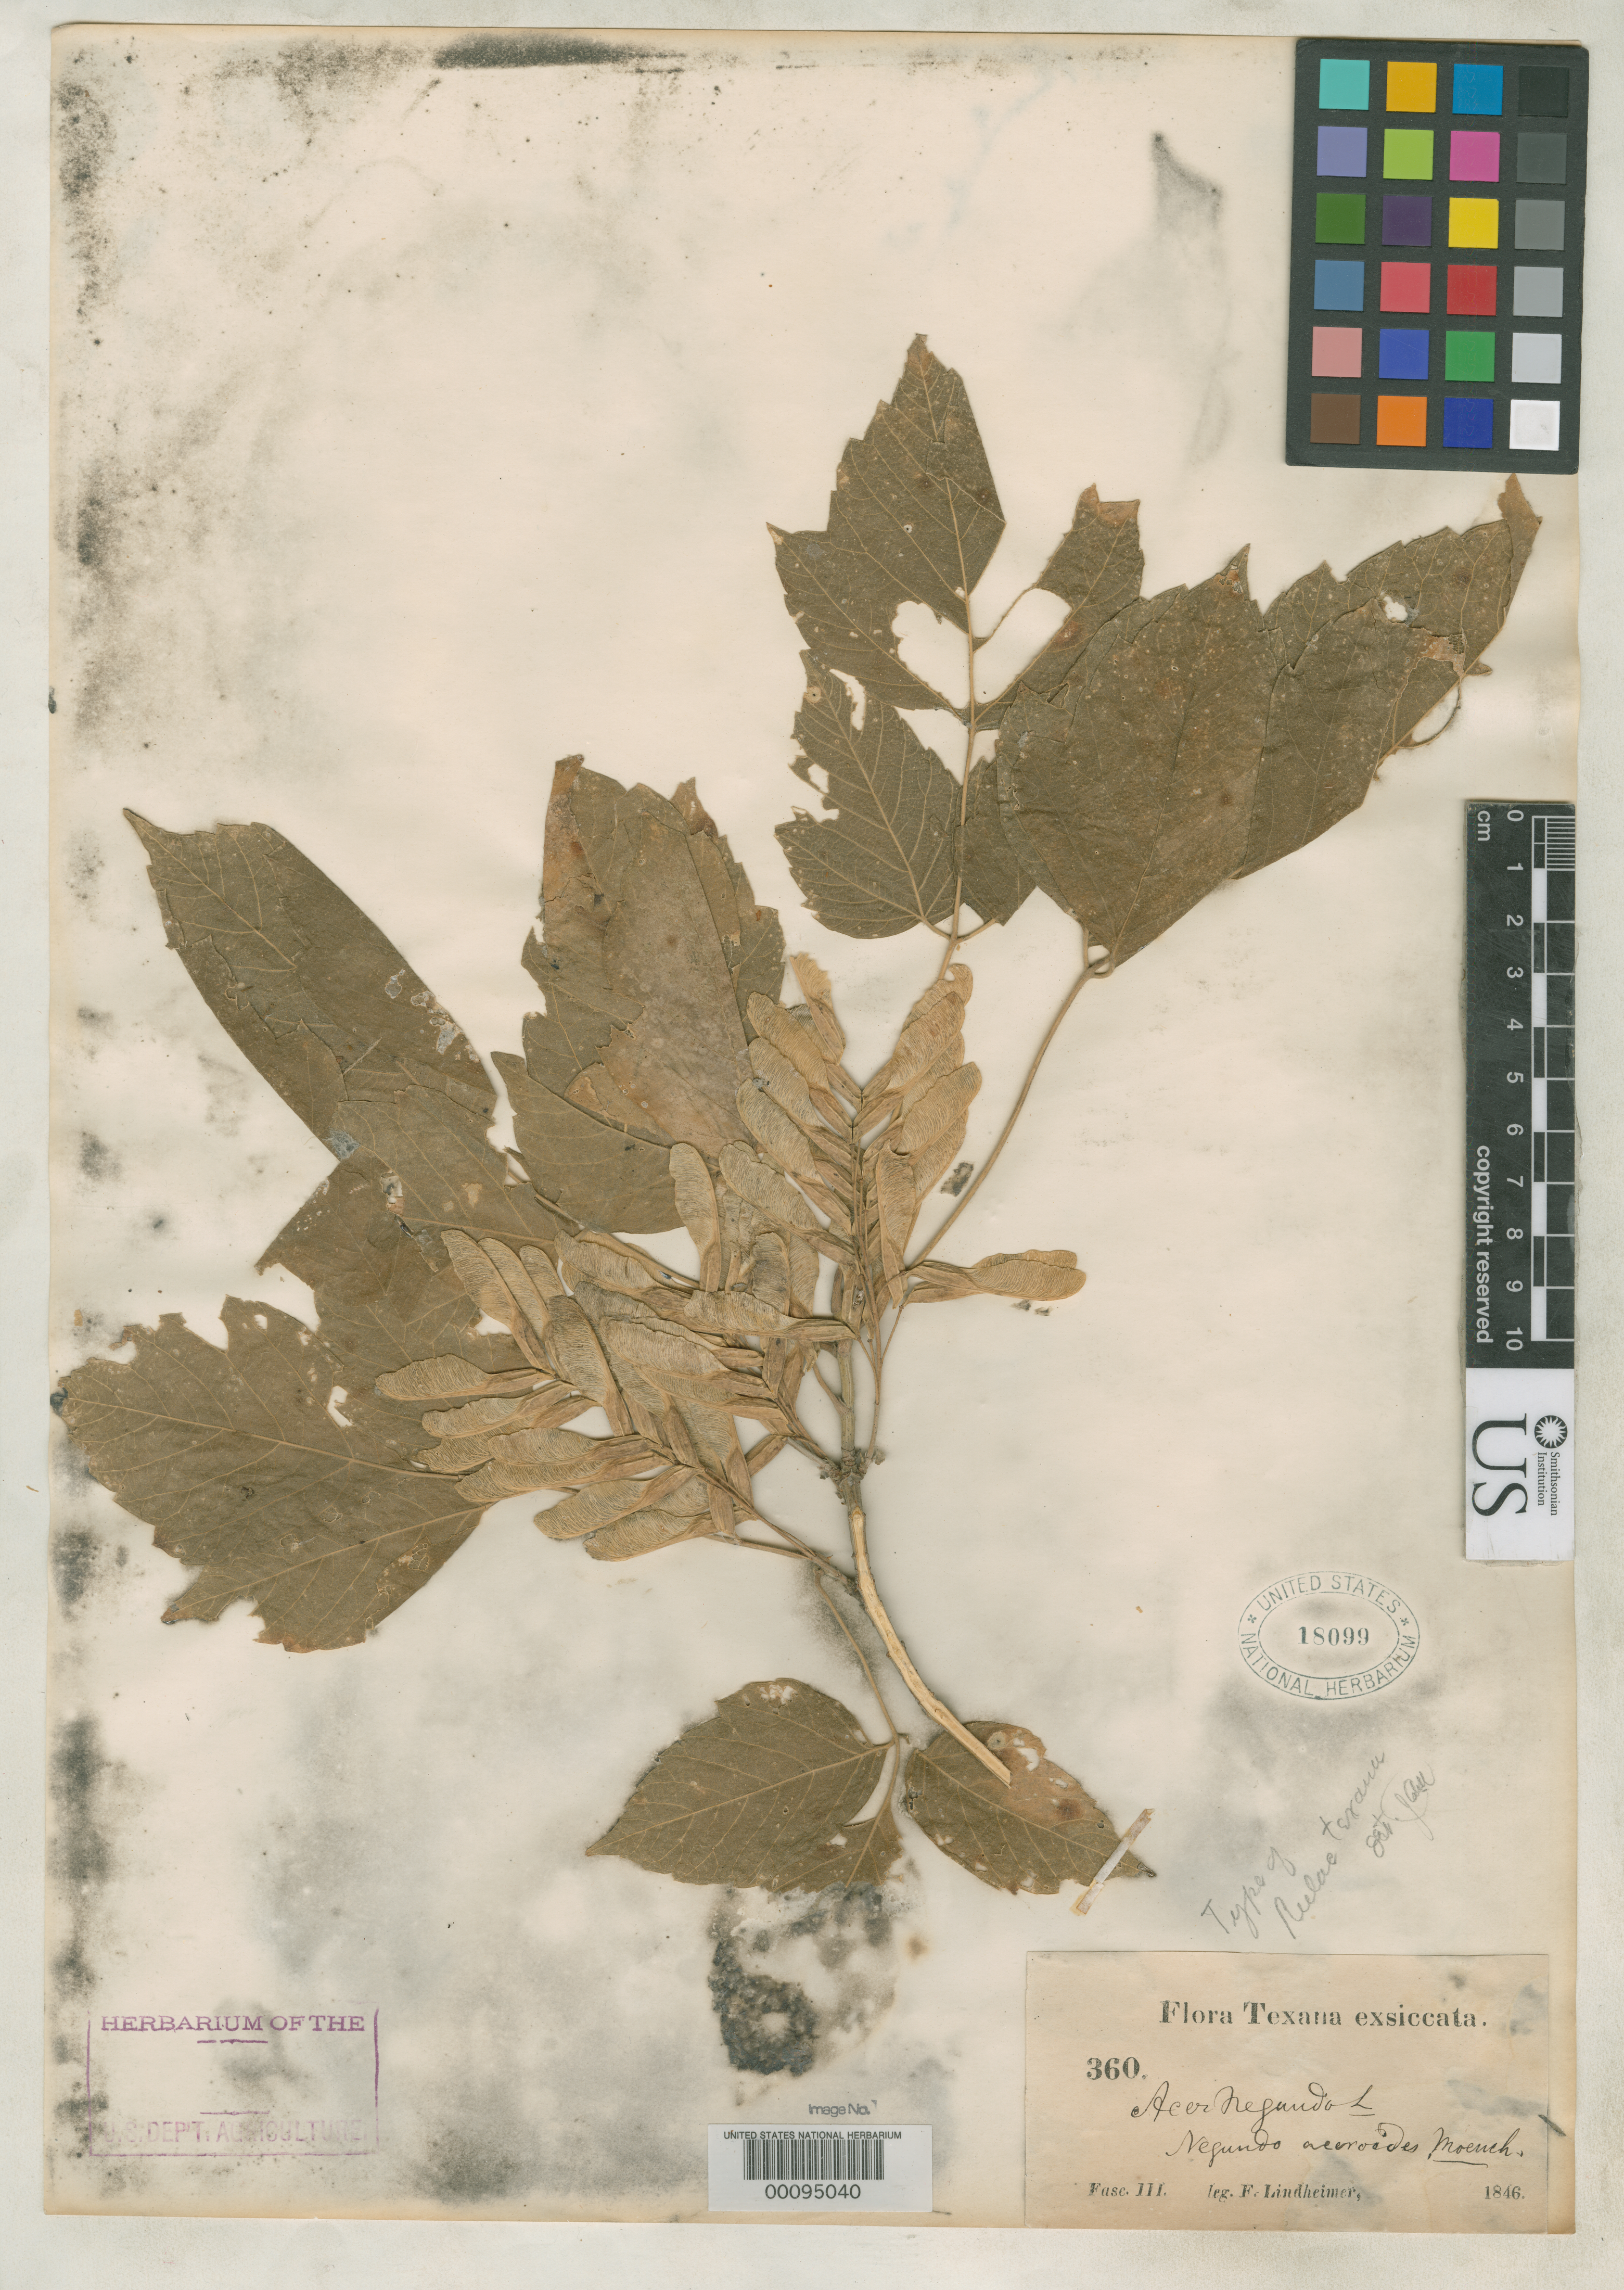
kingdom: Plantae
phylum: Tracheophyta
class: Magnoliopsida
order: Sapindales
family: Sapindaceae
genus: Acer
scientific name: Acer negundo var. texanum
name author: Pax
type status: Isosyntype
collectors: F. J. Lindheimer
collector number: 360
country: United States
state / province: Texas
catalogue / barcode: US 18099